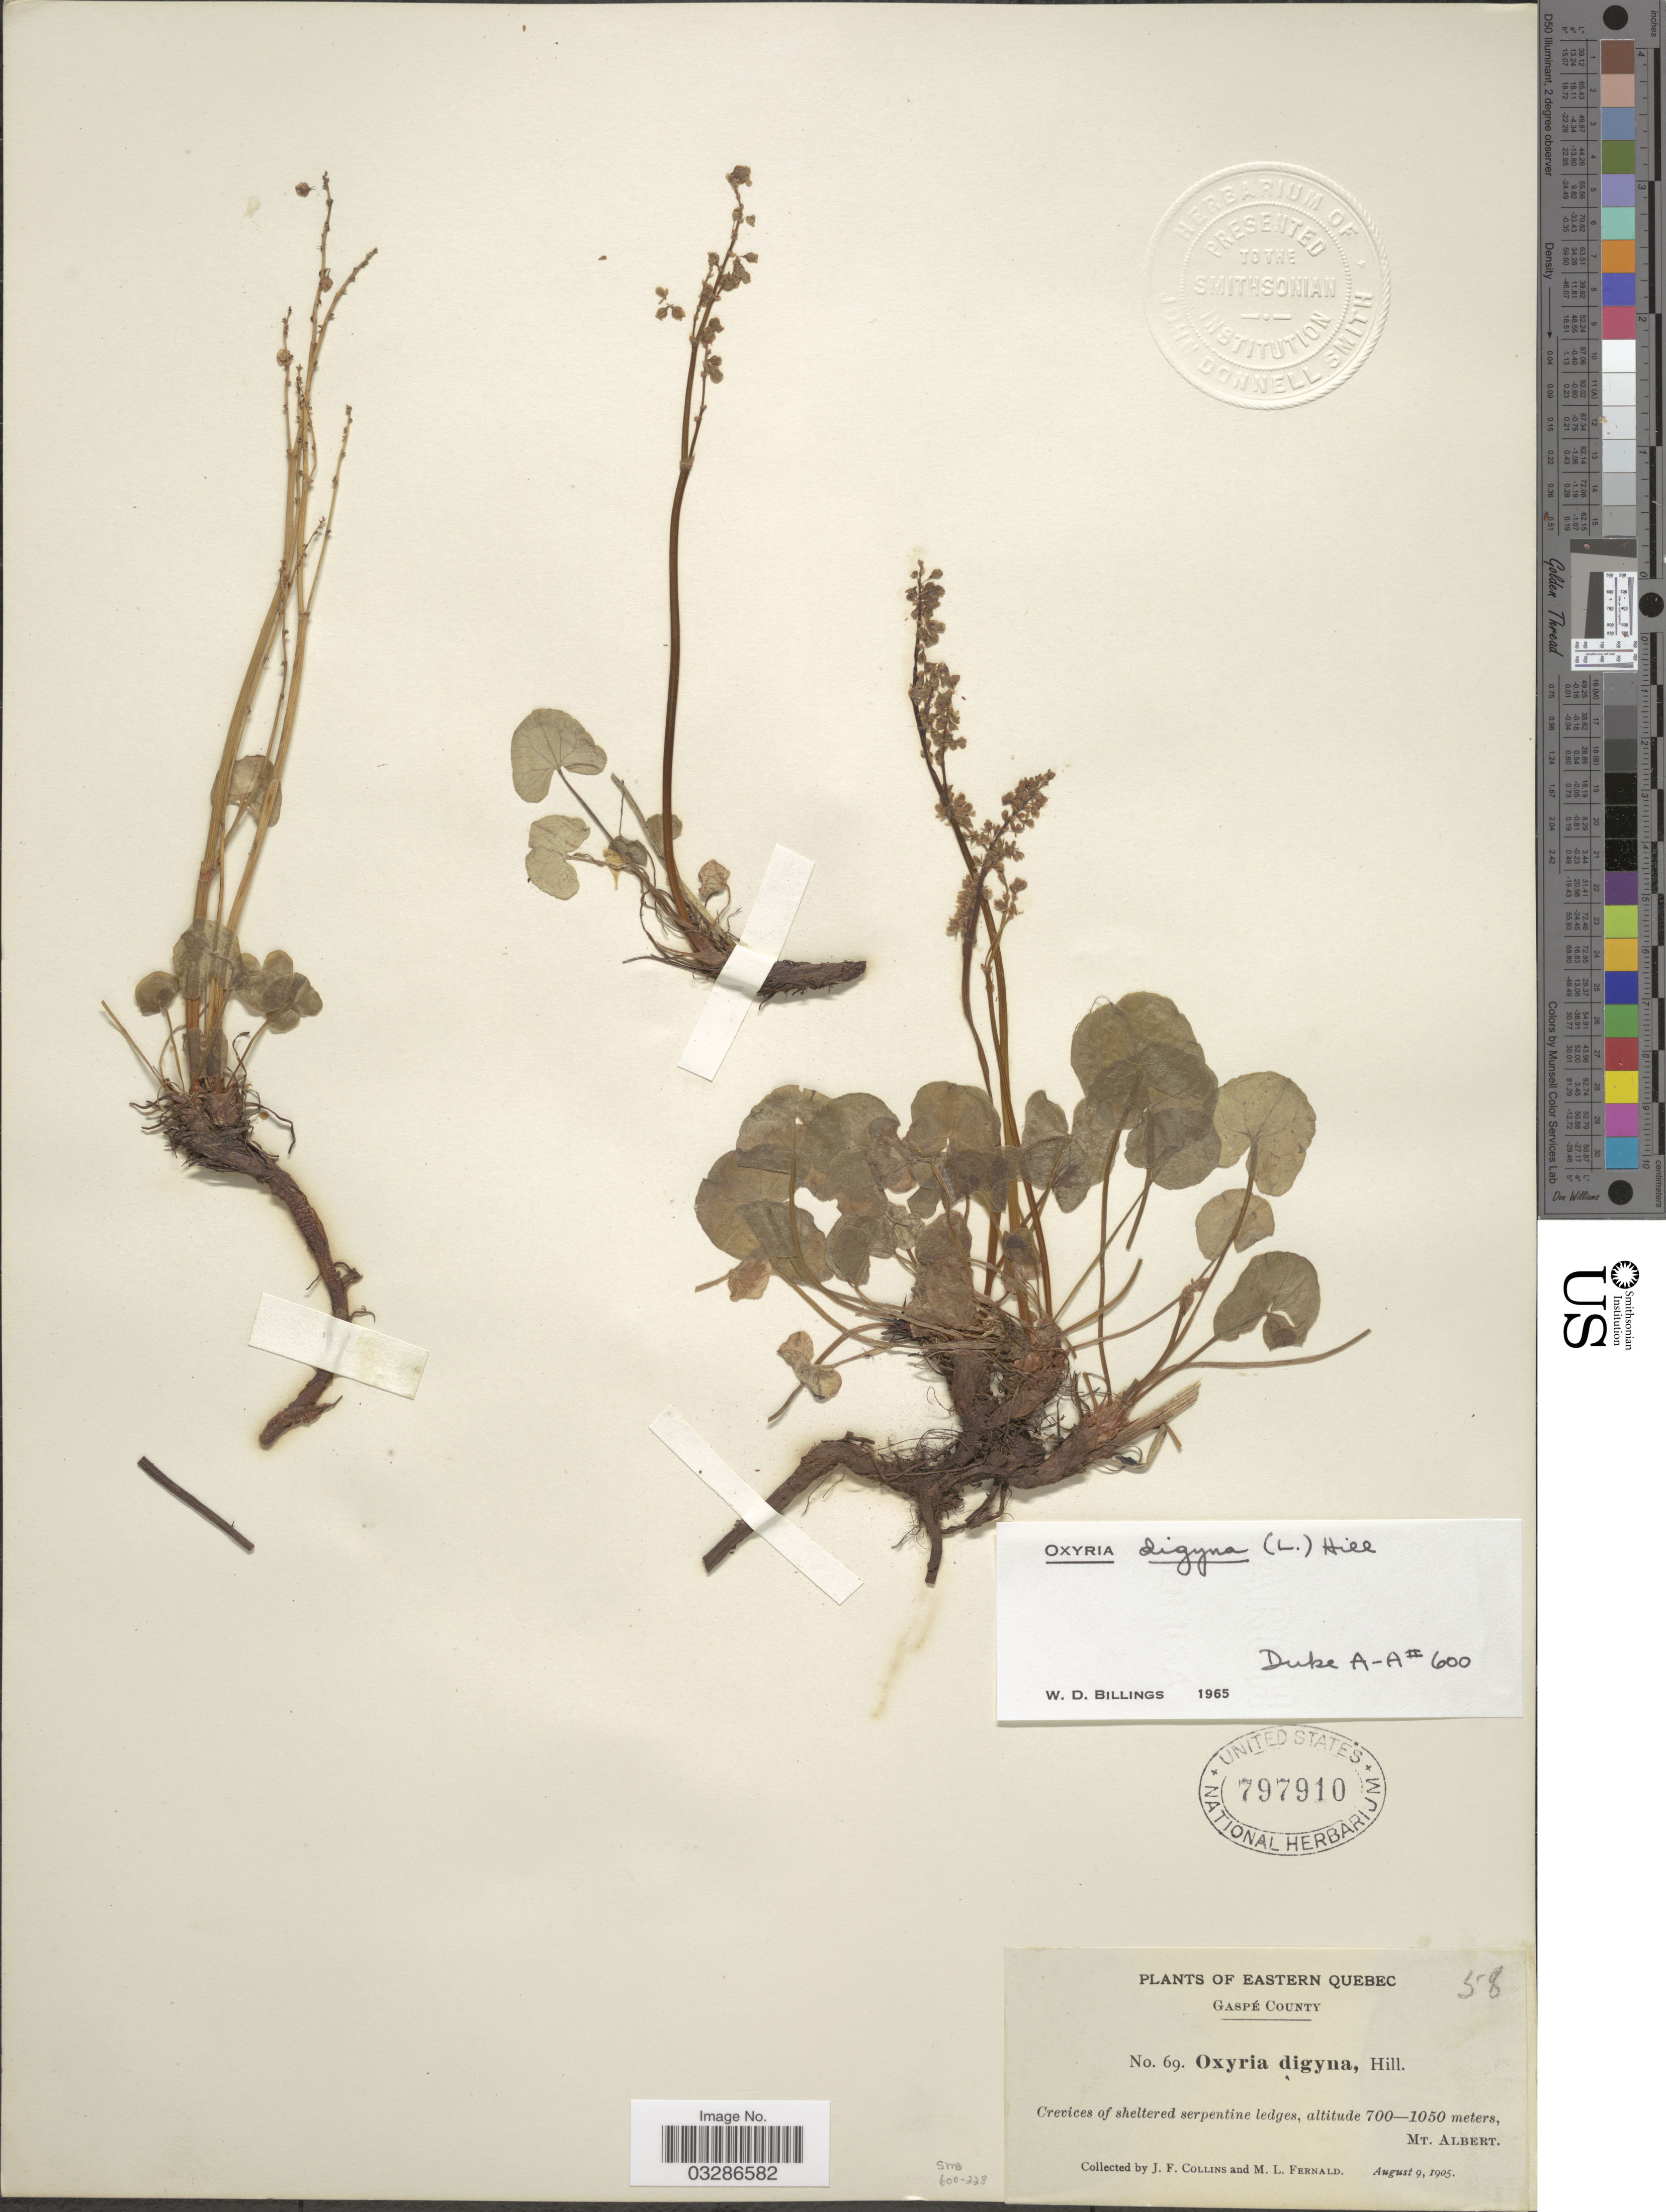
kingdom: Plantae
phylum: Tracheophyta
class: Magnoliopsida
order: Caryophyllales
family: Polygonaceae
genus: Oxyria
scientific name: Oxyria digyna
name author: (L.) Hill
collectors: J. Collins & M. L. Fernald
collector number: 69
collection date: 1905-08-09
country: Canada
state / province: Quebec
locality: Eastern Quebec, Gaspé County, Mt. Albert.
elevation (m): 700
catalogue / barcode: US 797910